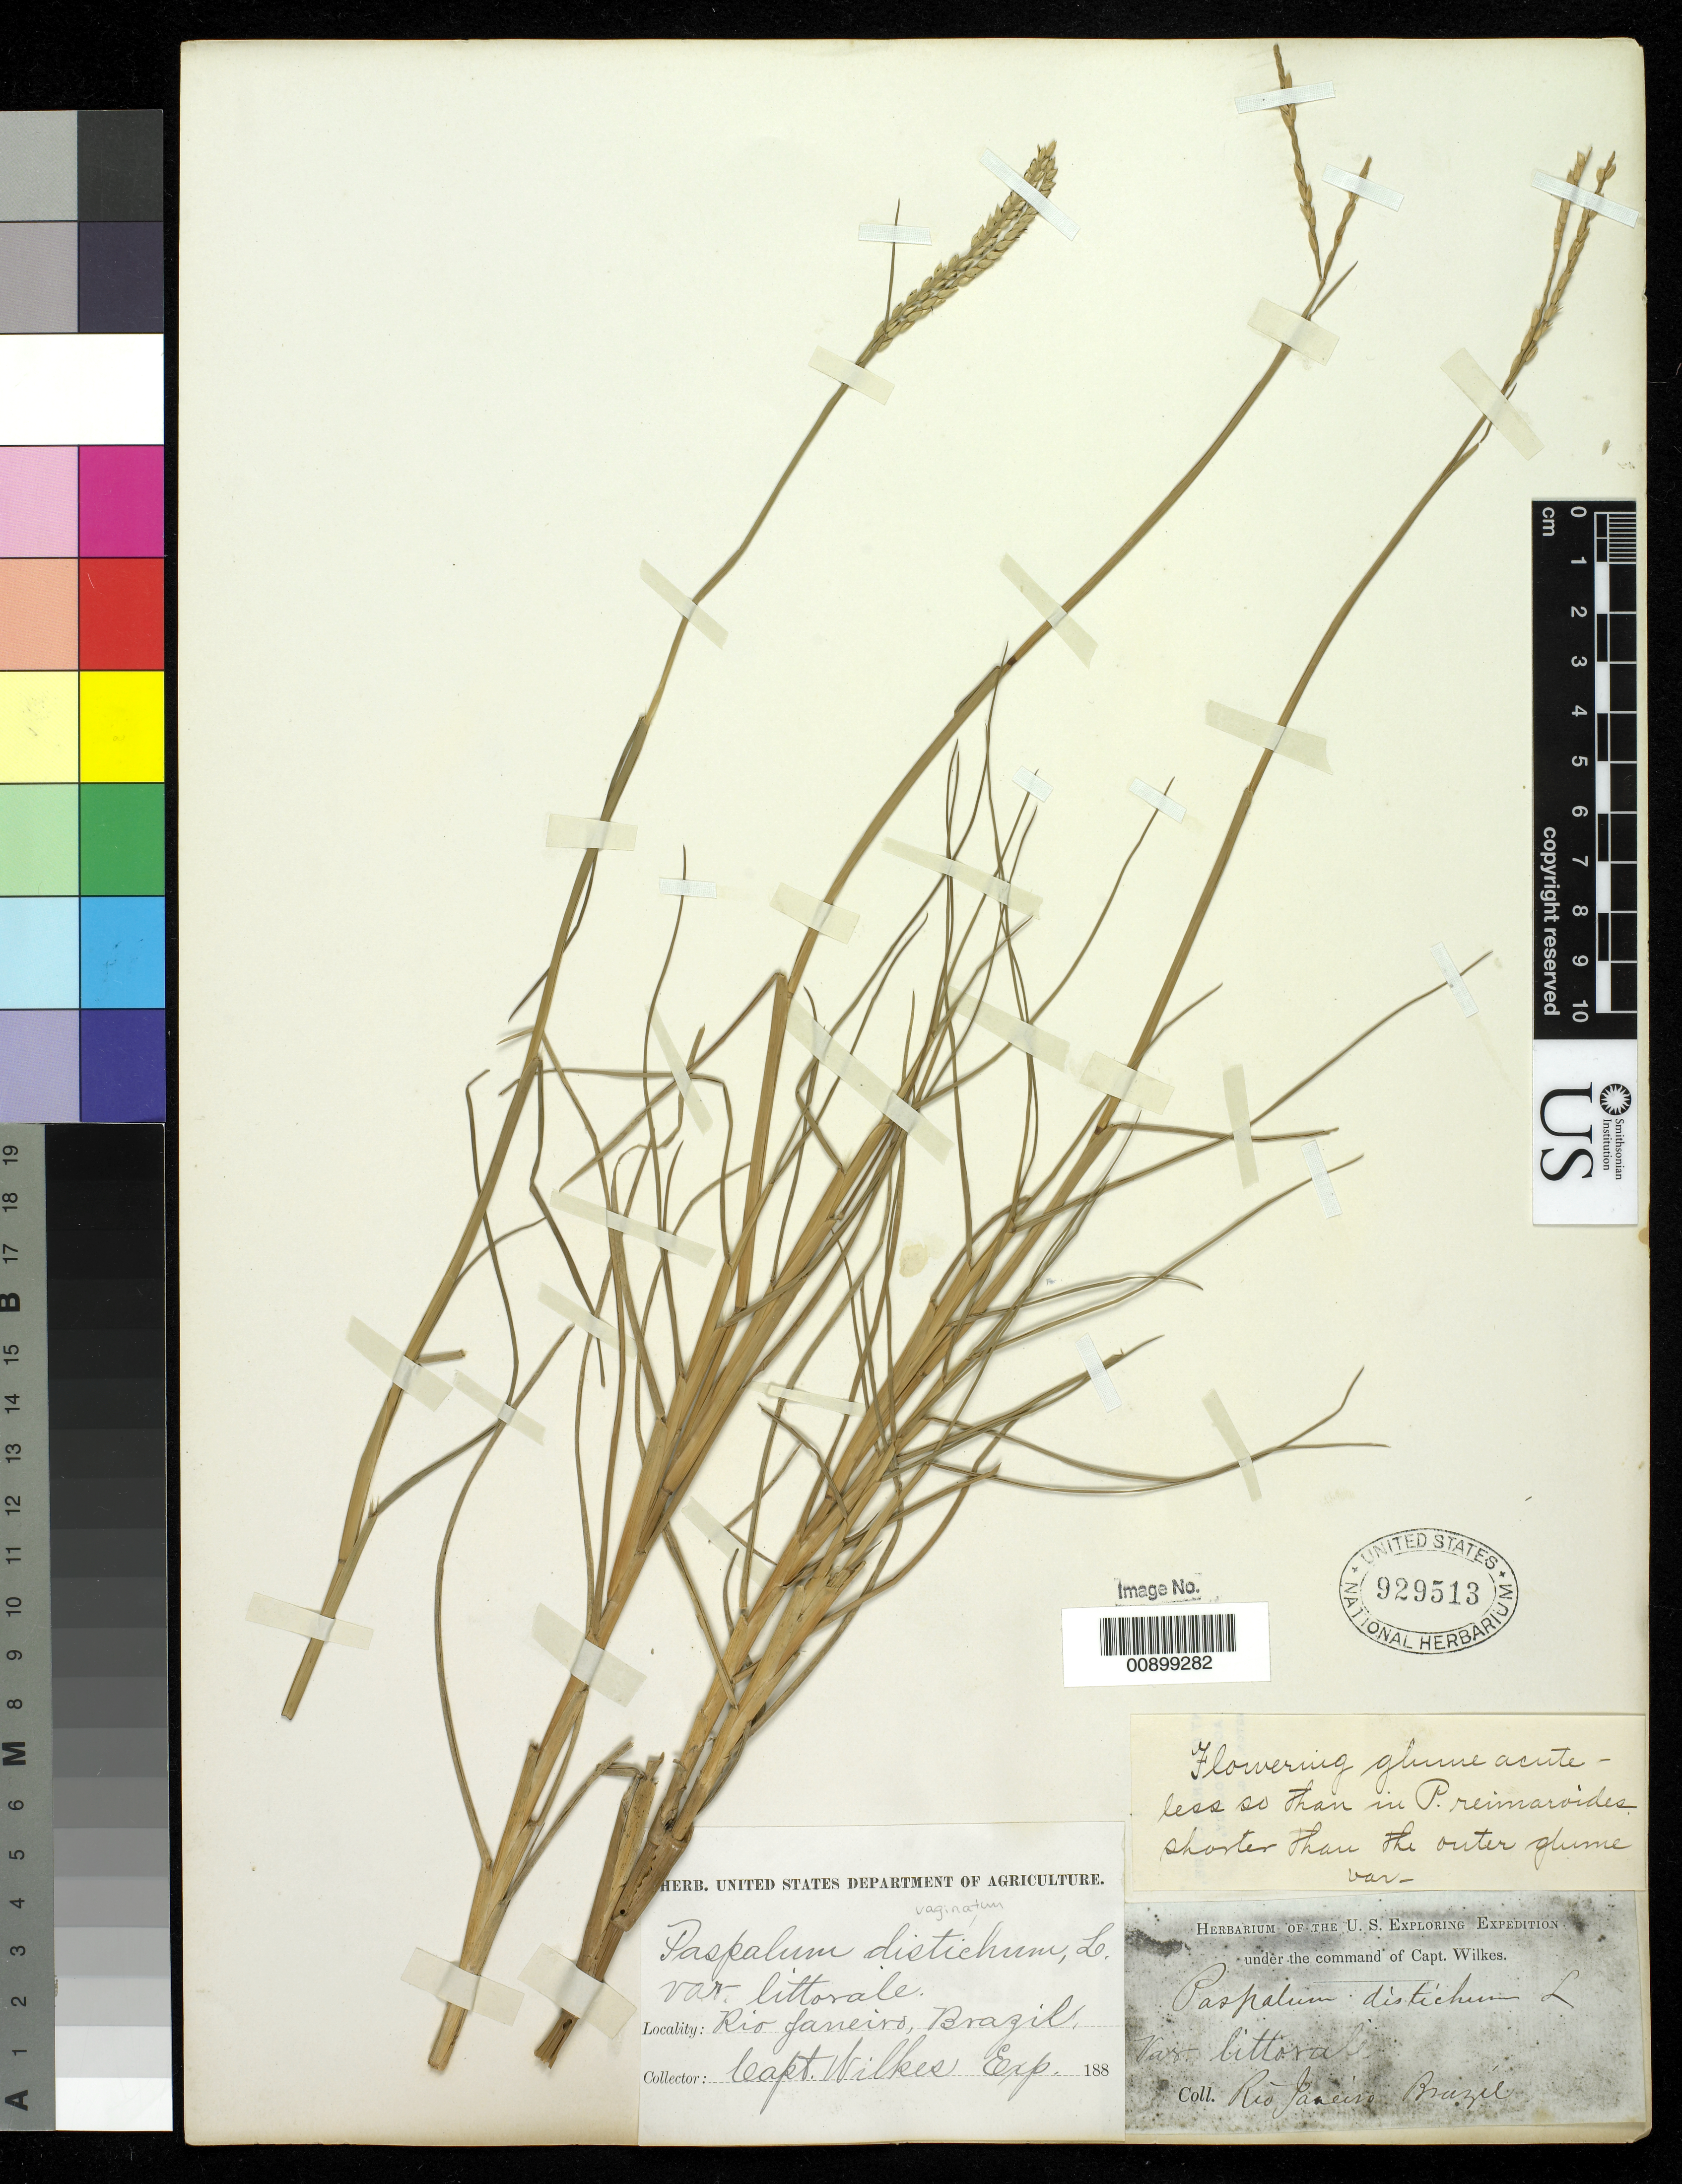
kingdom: Plantae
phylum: Tracheophyta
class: Liliopsida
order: Poales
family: Poaceae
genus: Paspalum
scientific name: Paspalum distichum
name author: L.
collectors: Wilkes Explor. Exped.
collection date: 1838/1842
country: Brazil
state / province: Rio de Janeiro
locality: Rio Janeiro, Brazil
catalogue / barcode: US 929513